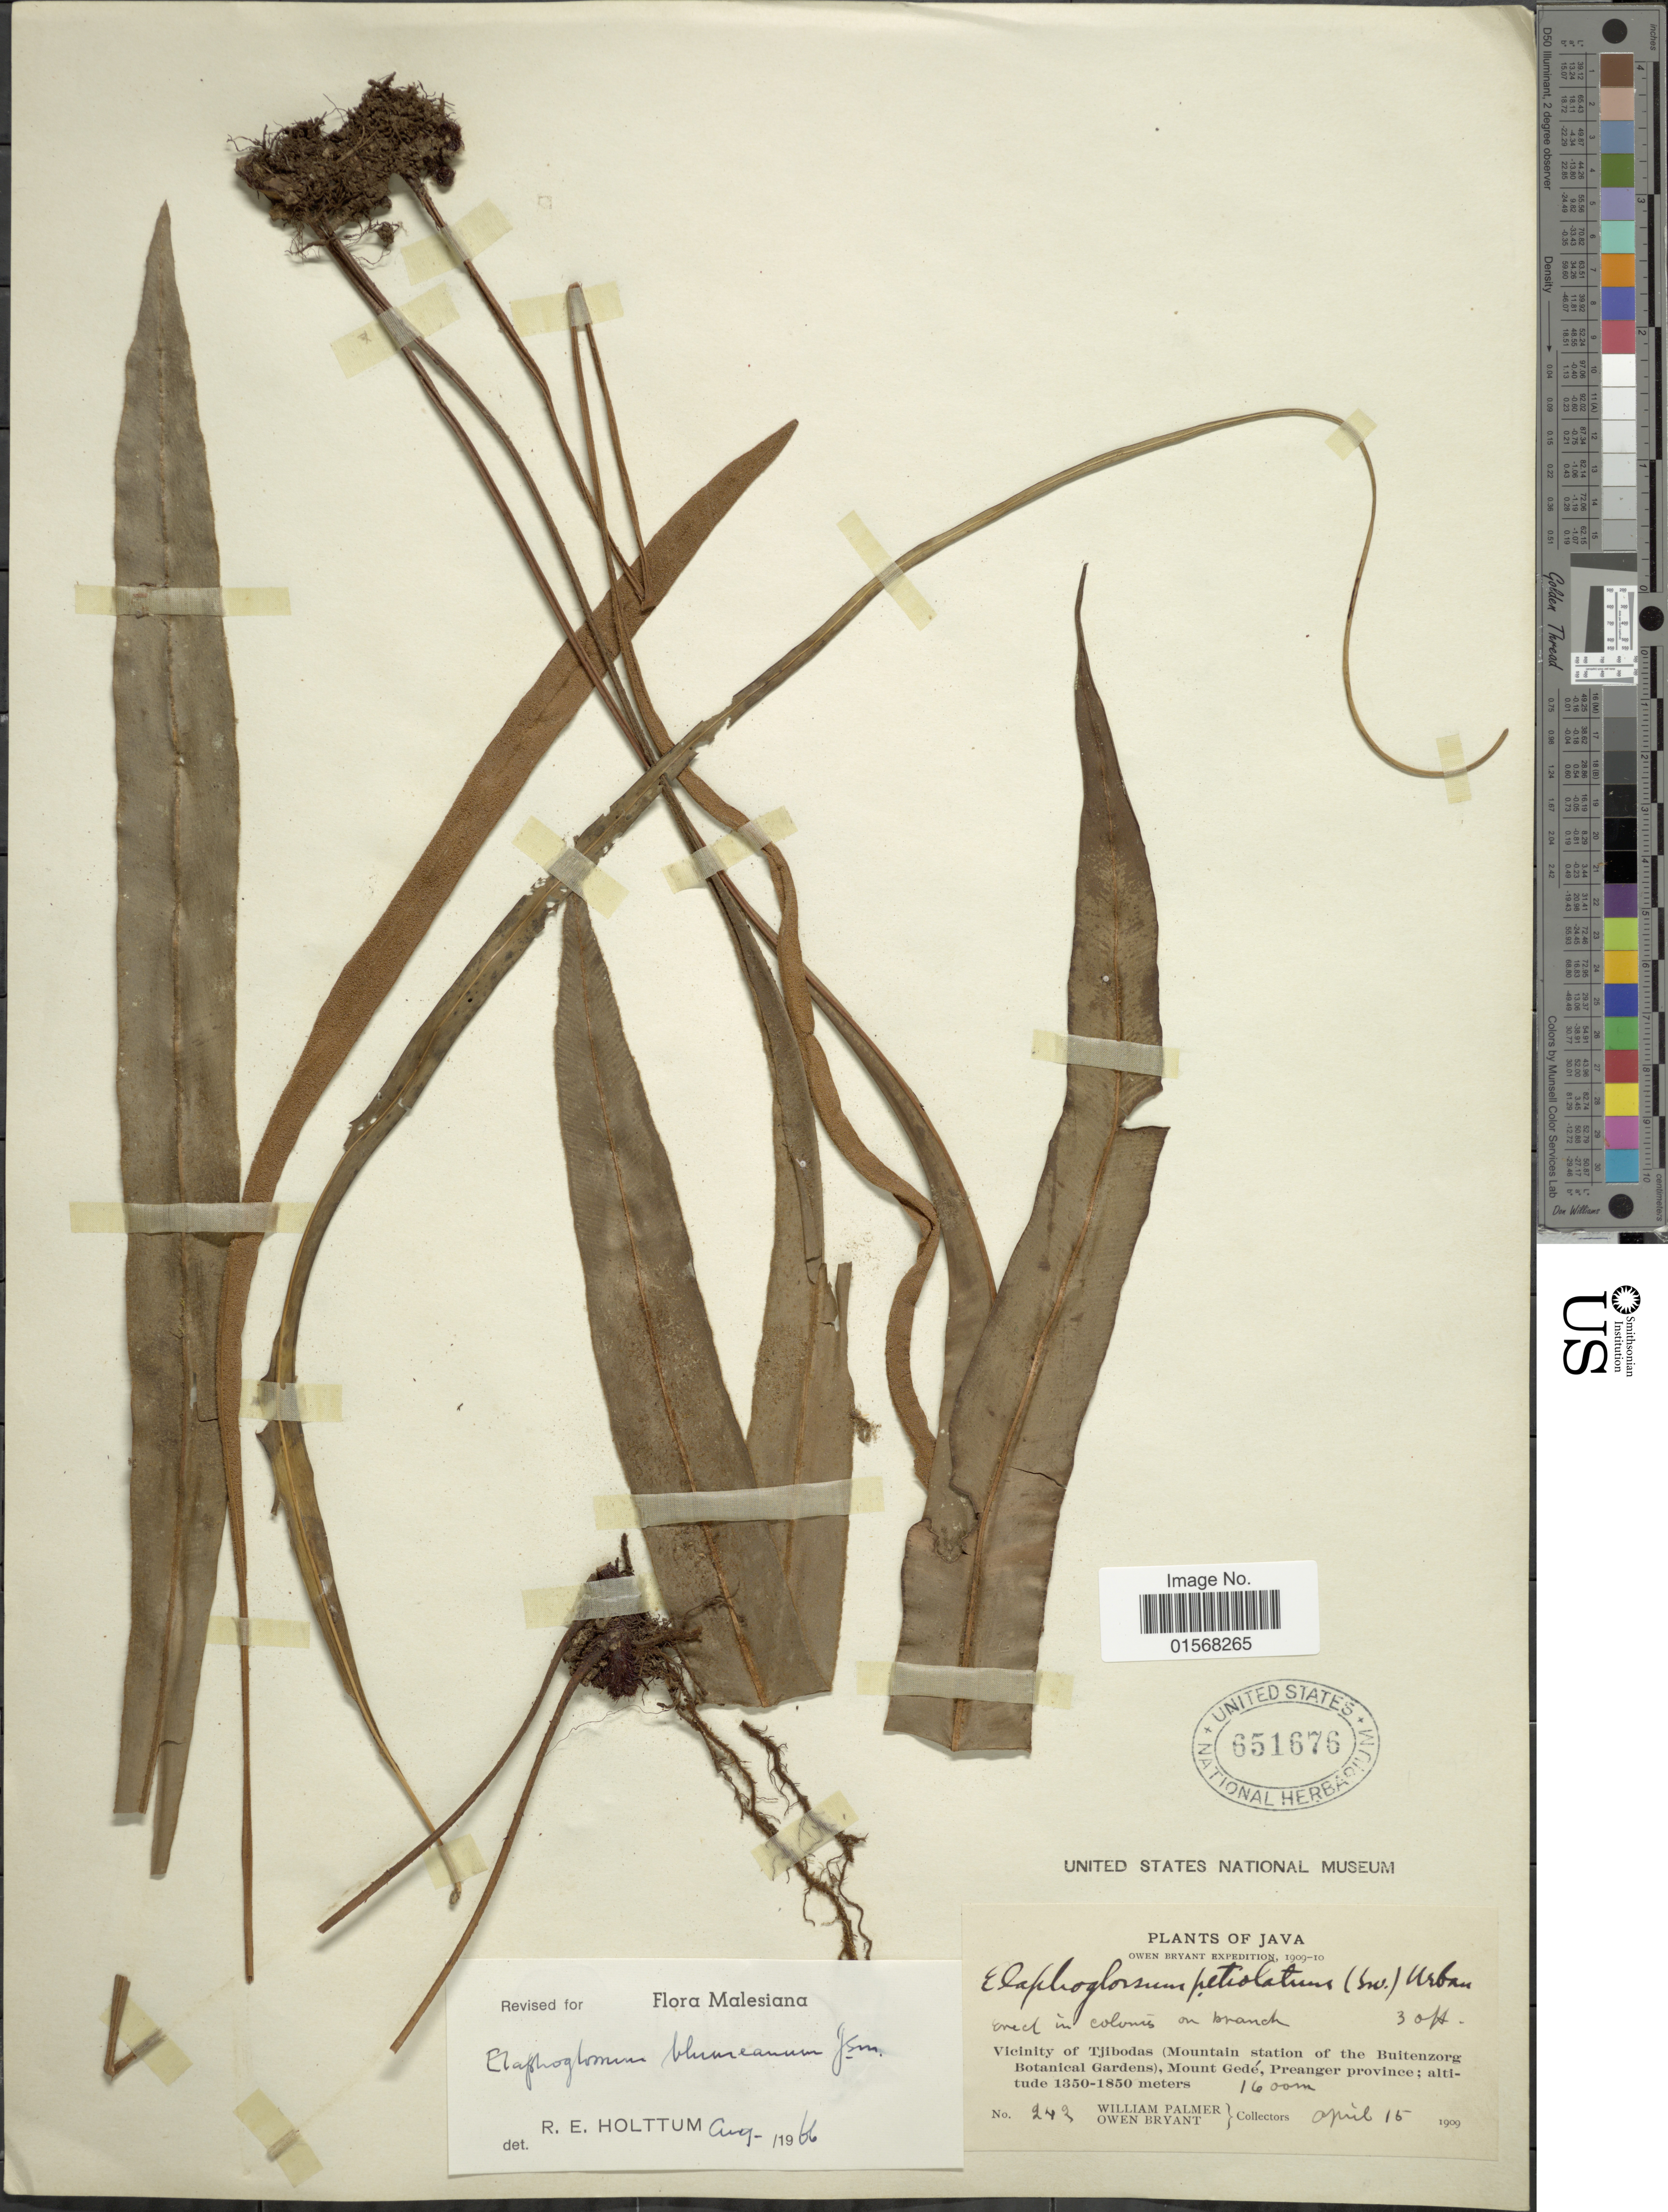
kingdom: Plantae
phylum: Tracheophyta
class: Polypodiopsida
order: Polypodiales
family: Dryopteridaceae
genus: Elaphoglossum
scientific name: Elaphoglossum blumeanum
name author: (Fée) J. Sm.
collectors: W. Palmer & O. Bryant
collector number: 242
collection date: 1909-04-15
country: Indonesia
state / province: Java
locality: Java, vicinity of Tjibodas (mountain station of the Buitenzorg Botanical Gardens), Mount Gedé, Preanger province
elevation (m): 1600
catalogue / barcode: US 651676